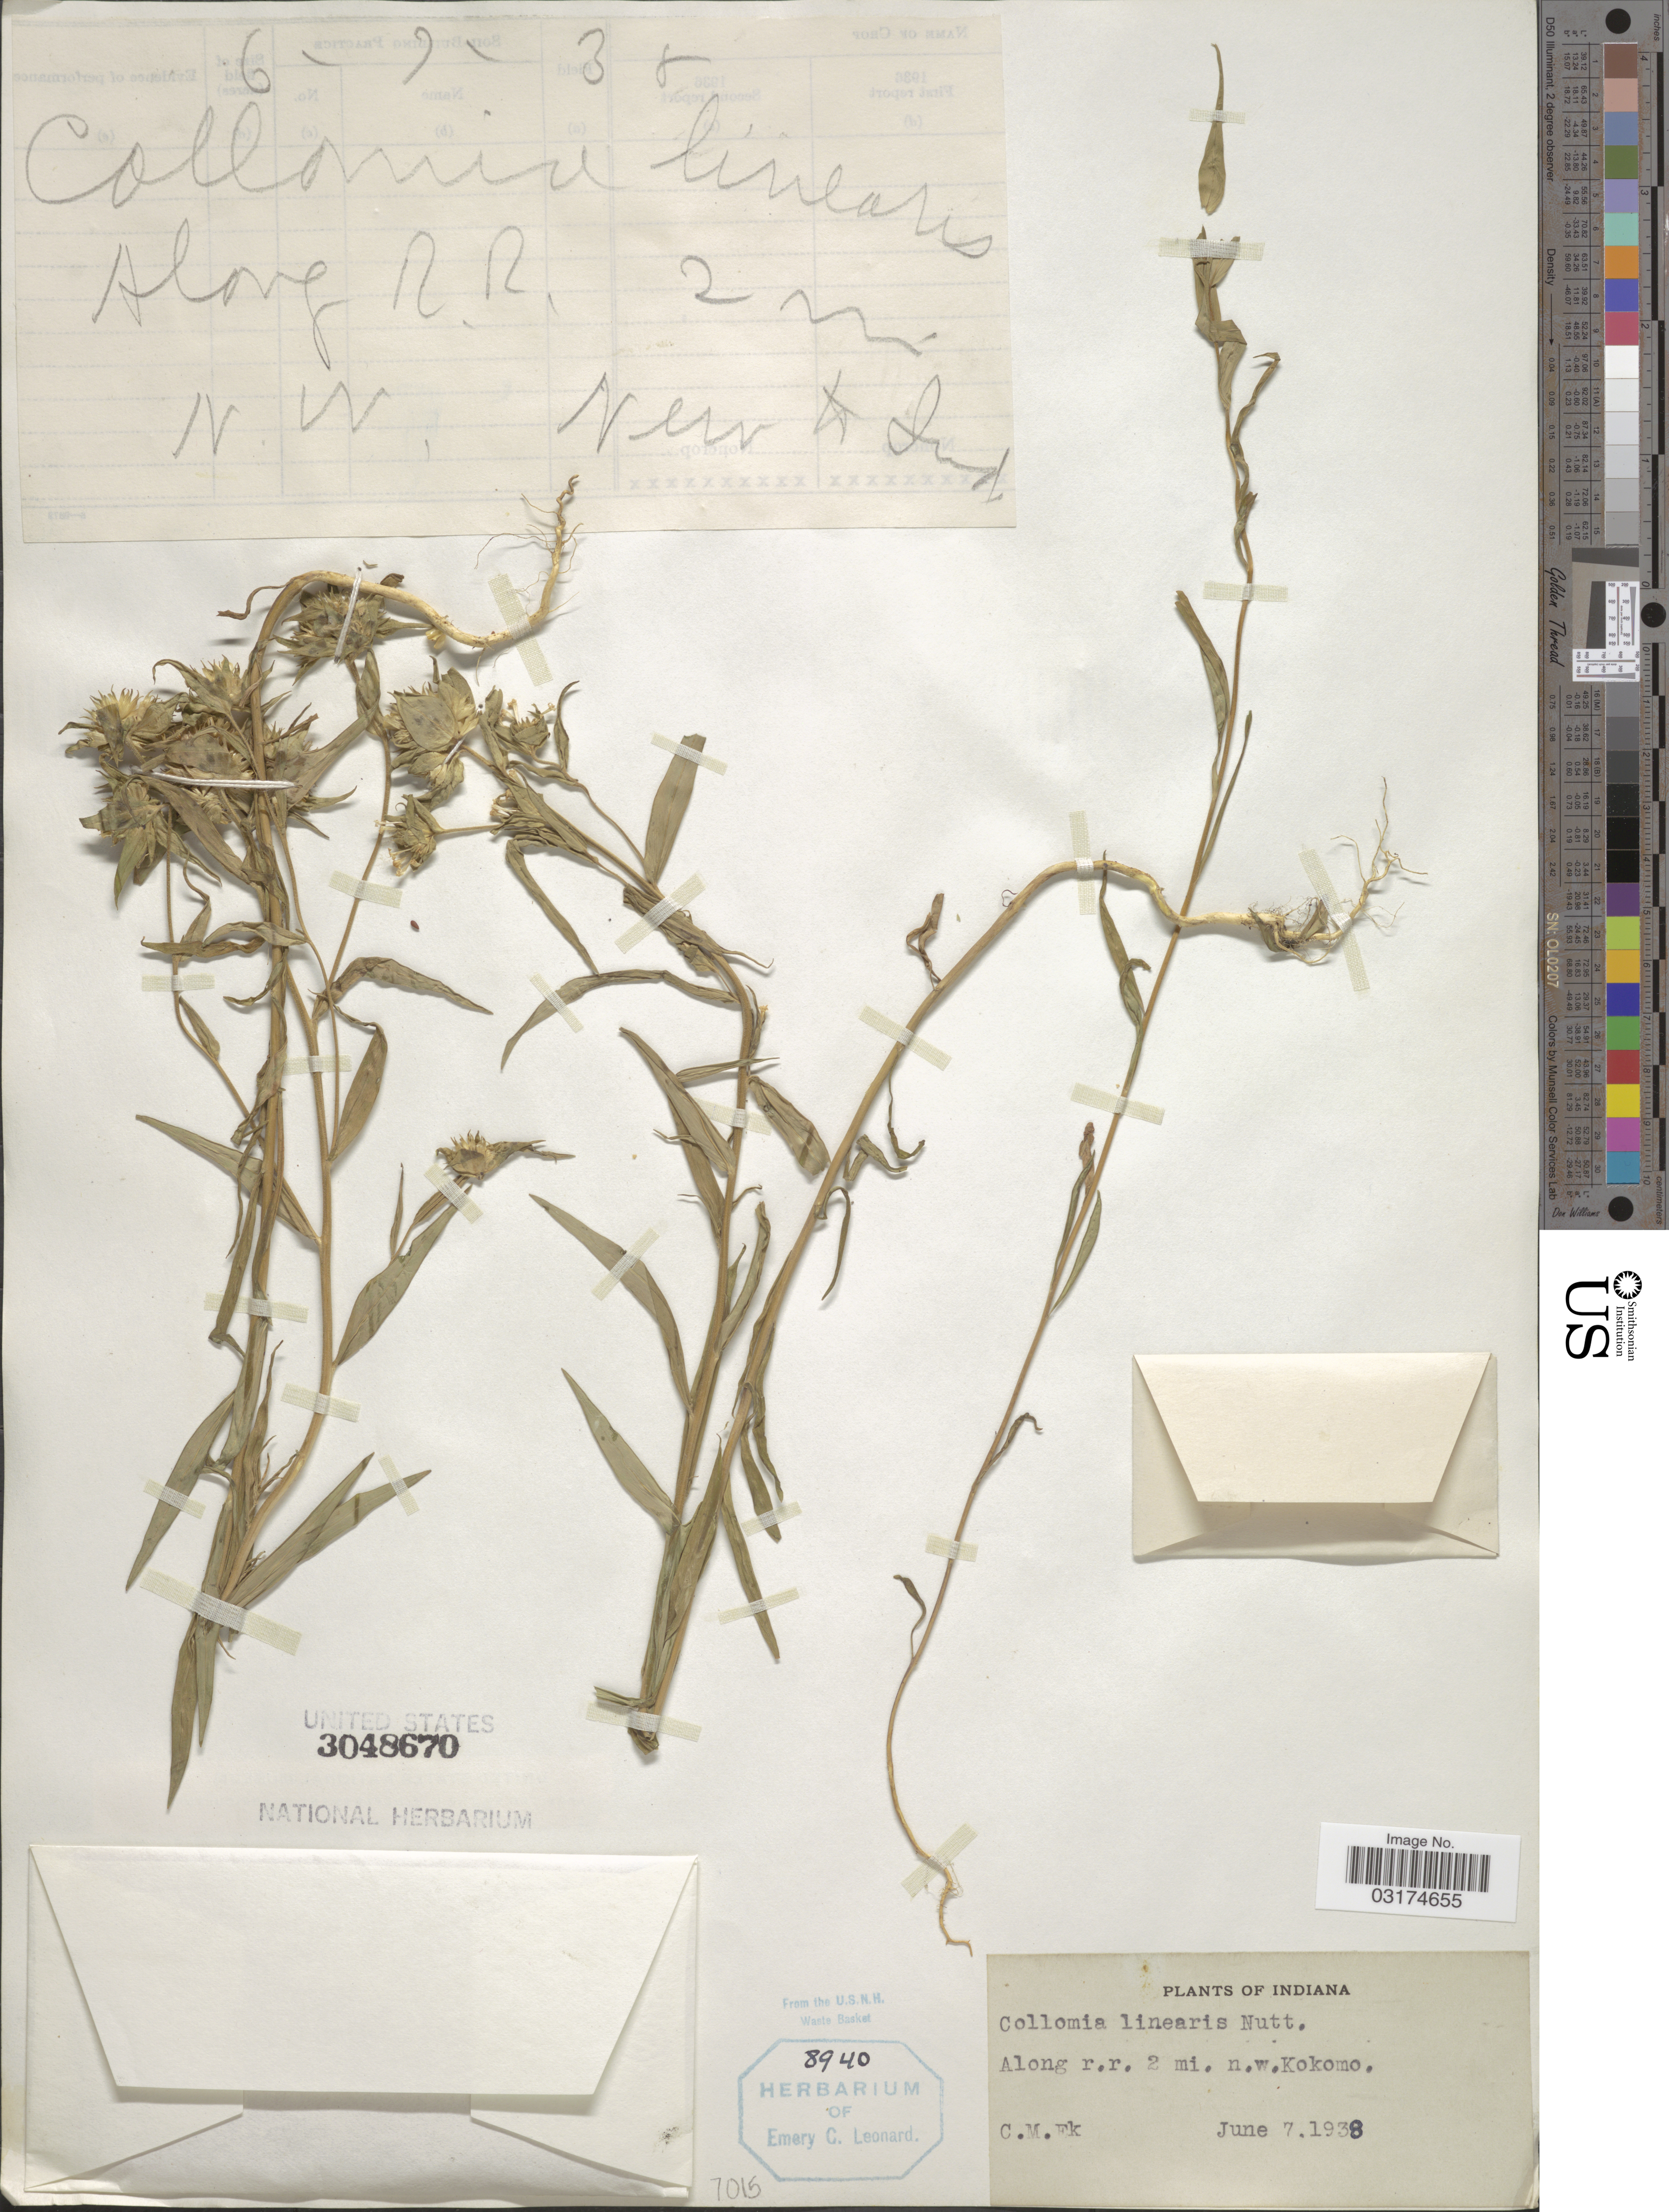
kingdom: Plantae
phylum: Tracheophyta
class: Magnoliopsida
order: Ericales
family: Polemoniaceae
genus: Collomia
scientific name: Collomia linearis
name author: Nutt.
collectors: C. Ek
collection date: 1938-06-07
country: United States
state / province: Indiana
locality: Along r.r. 2 mi. n.w. Kokomo.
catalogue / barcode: US 3048670